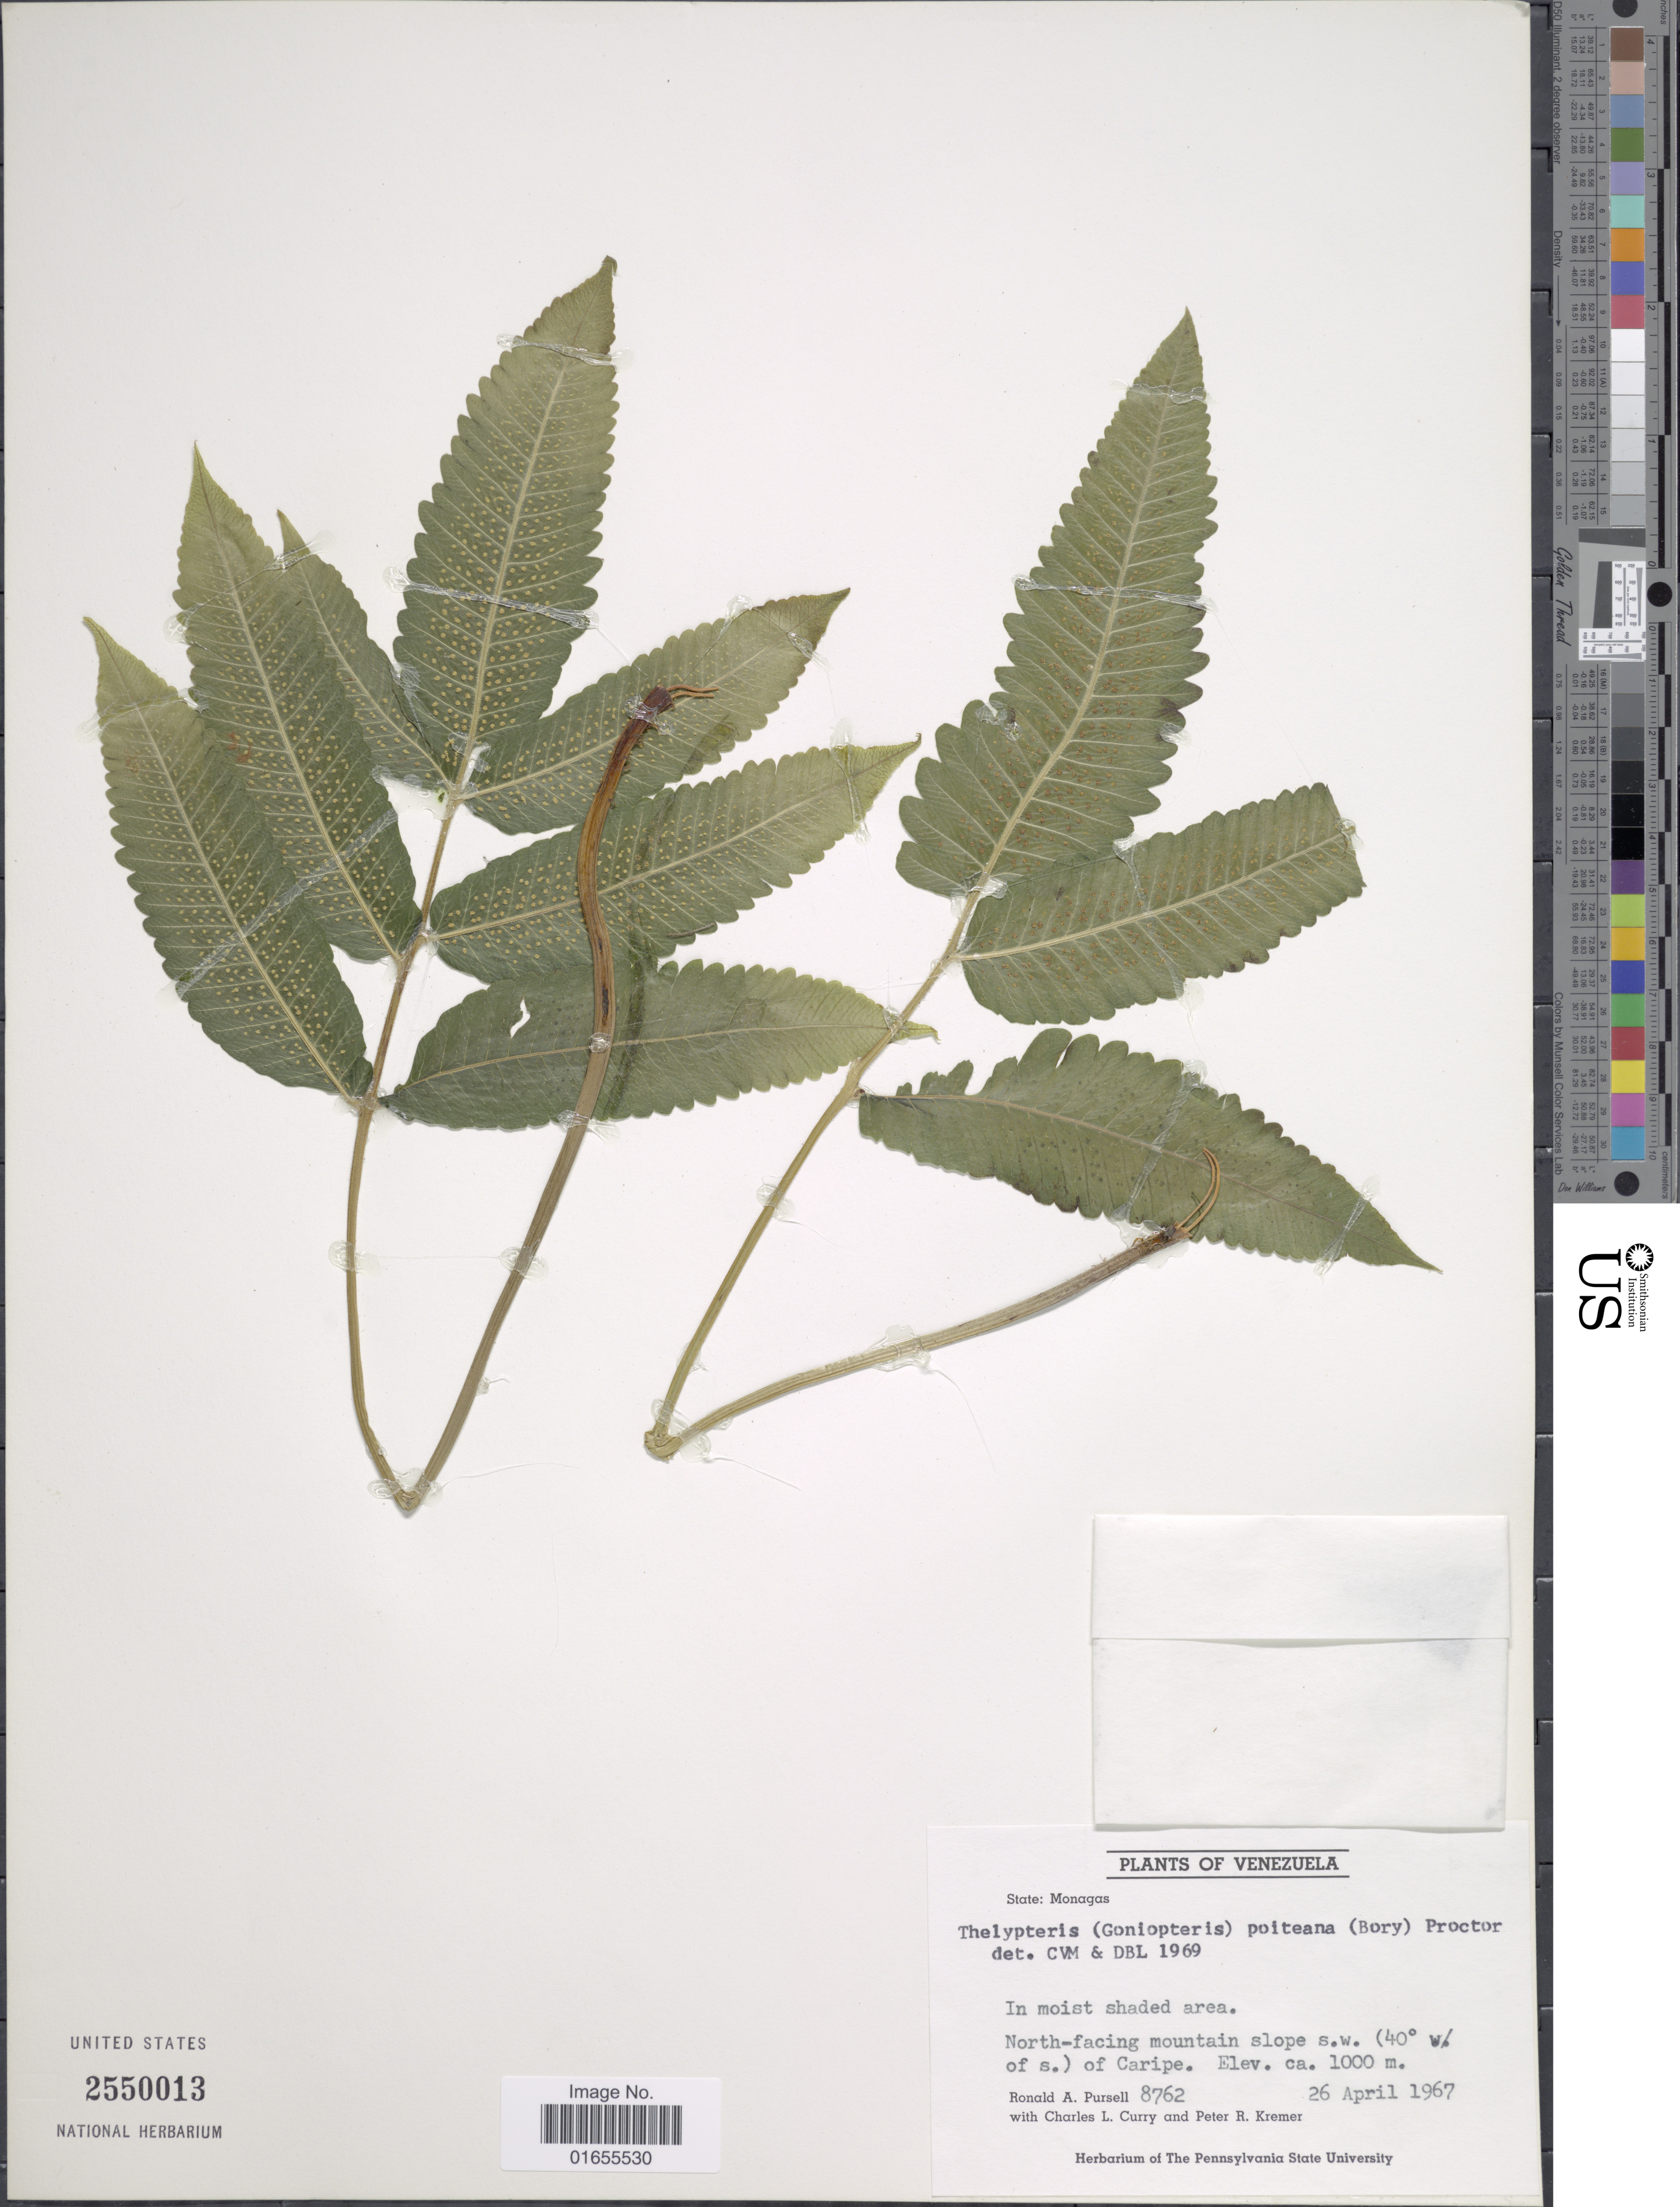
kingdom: Plantae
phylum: Tracheophyta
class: Polypodiopsida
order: Polypodiales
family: Thelypteridaceae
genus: Goniopteris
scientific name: Goniopteris poiteana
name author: (Bory) Ching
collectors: R. A. Pursell, C. L. Curry & P. R. Kremer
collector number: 8762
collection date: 1967-04-26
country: Venezuela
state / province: Monagas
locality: North-facing mountain slope s.w. (40° w/ of s.) of Caripe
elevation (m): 1000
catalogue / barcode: US 2550013